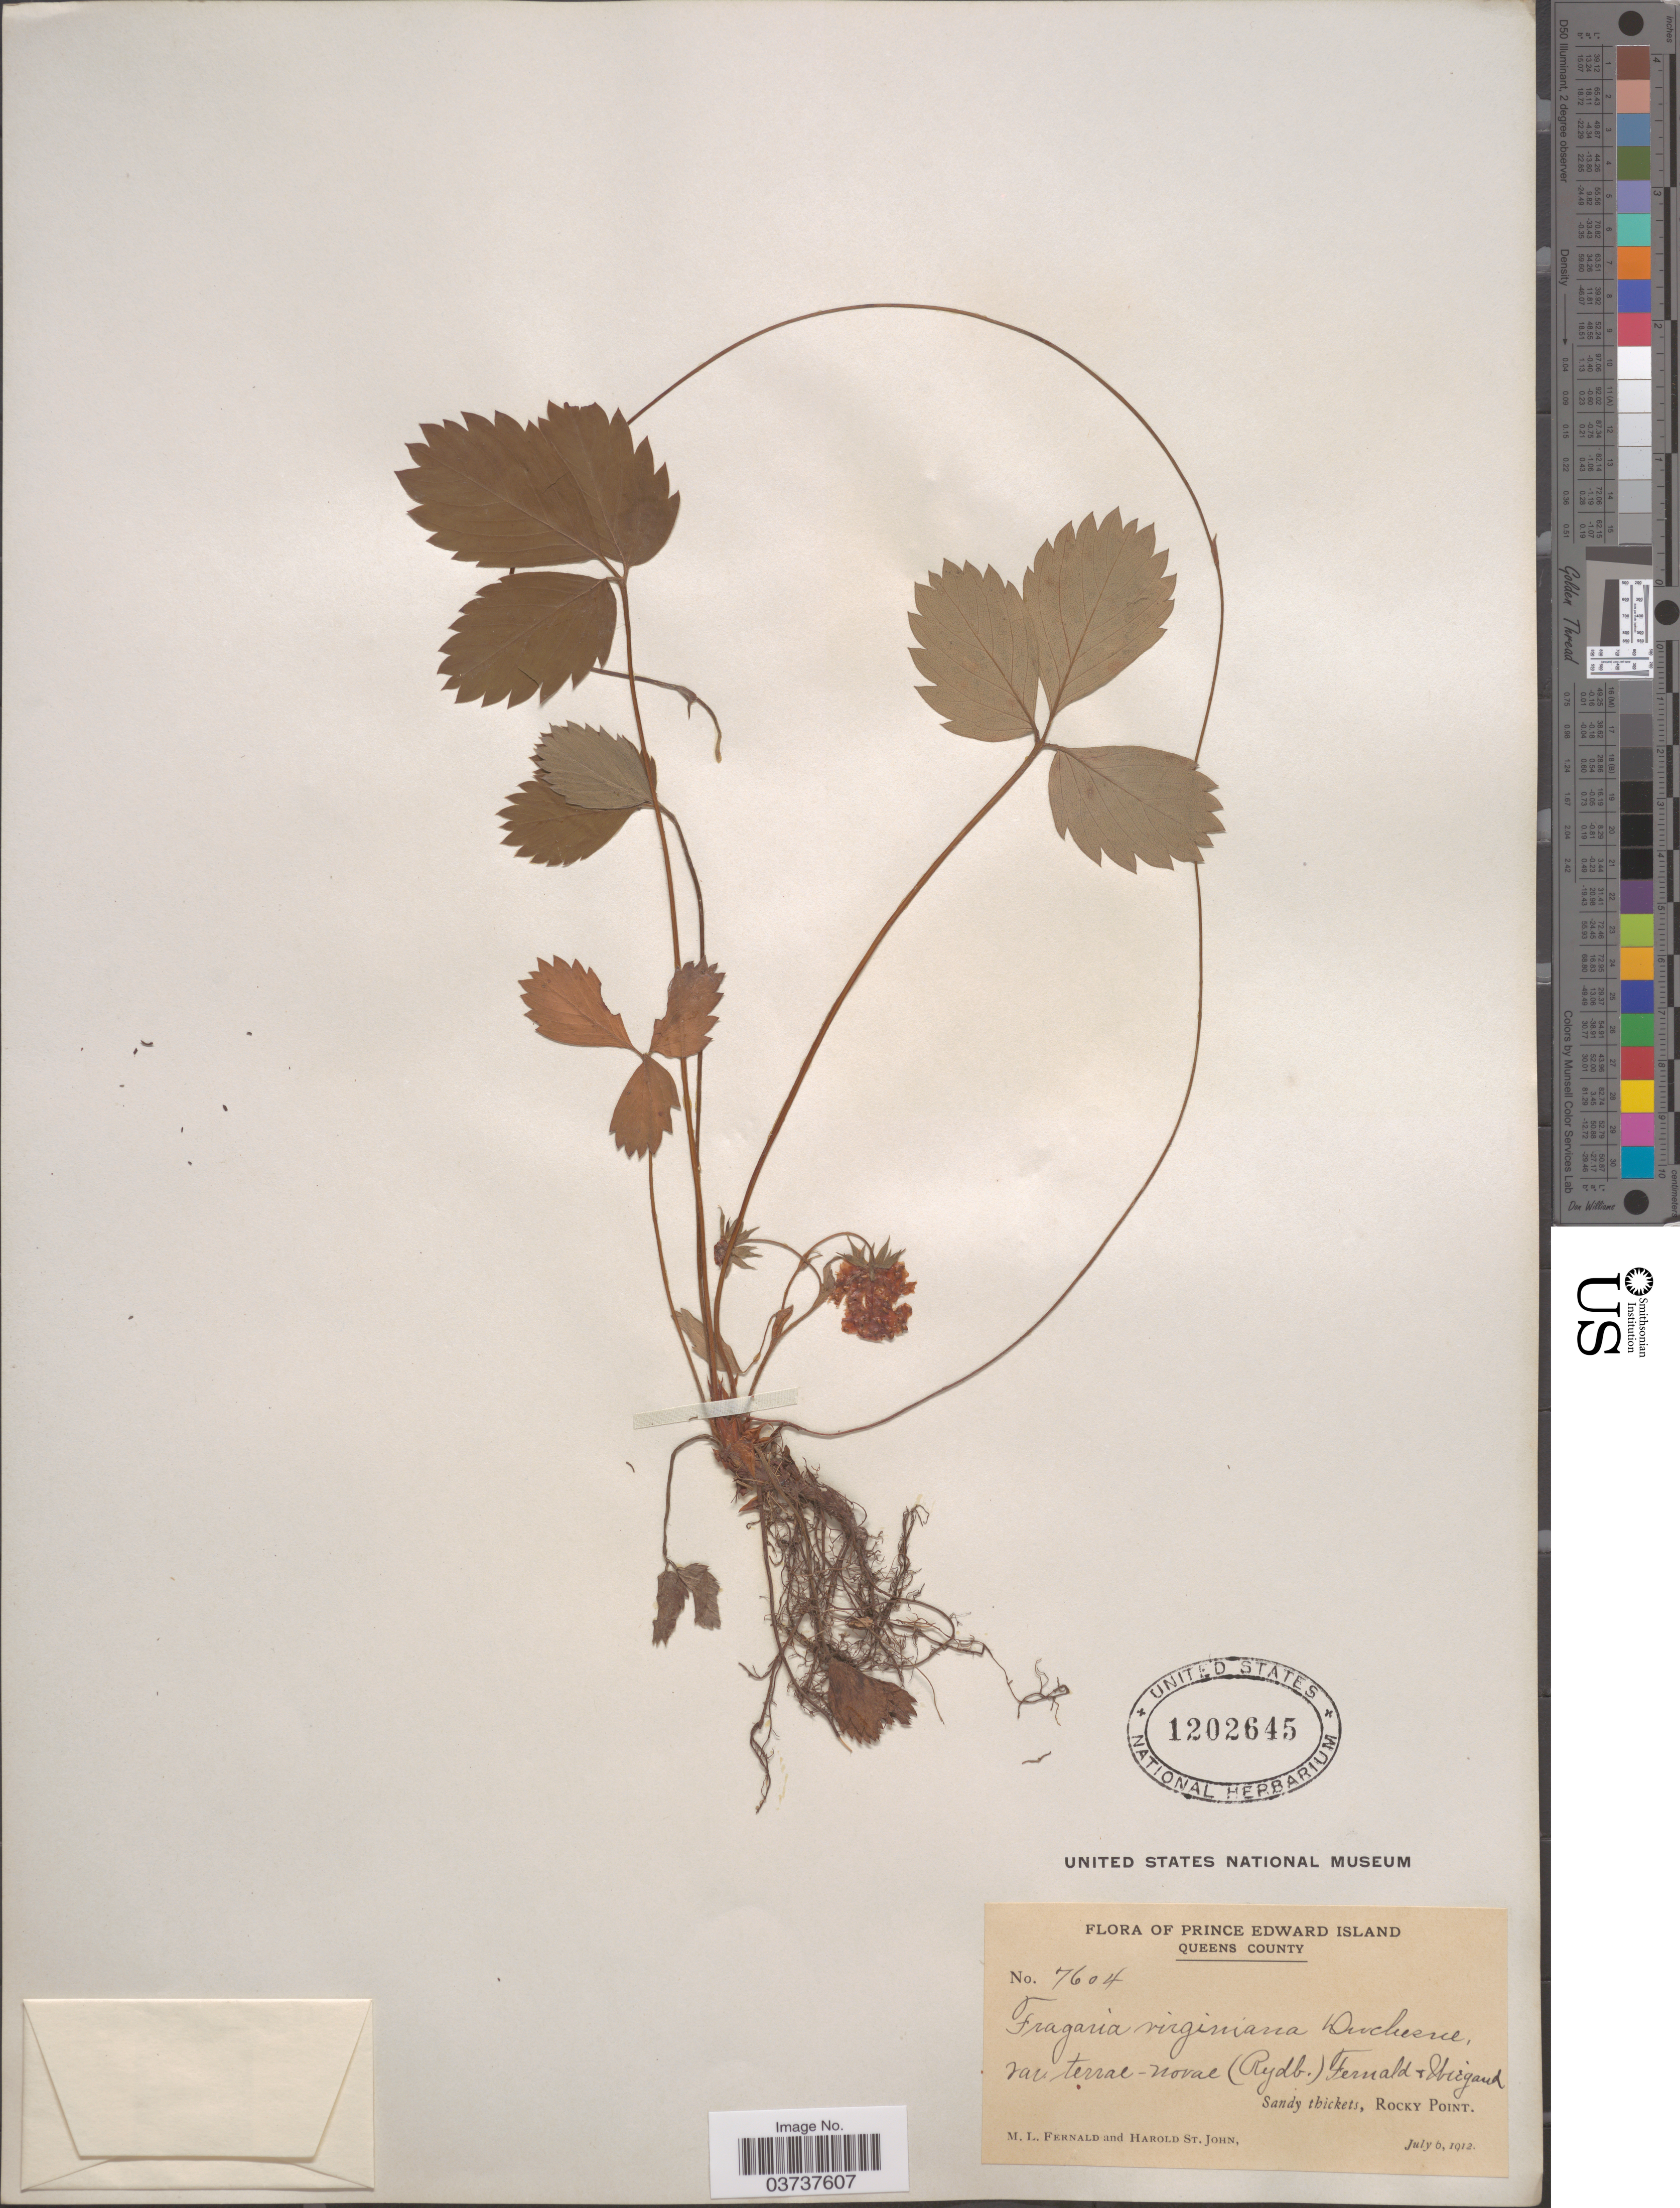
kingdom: Plantae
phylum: Tracheophyta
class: Magnoliopsida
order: Rosales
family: Rosaceae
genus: Fragaria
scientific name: Fragaria virginiana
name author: Mill.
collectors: M. L. Fernald & H. St. John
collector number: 7604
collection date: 1912-07-06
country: Canada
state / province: Prince Edward Island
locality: Queens County. Rocky Point.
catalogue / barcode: US 1202645